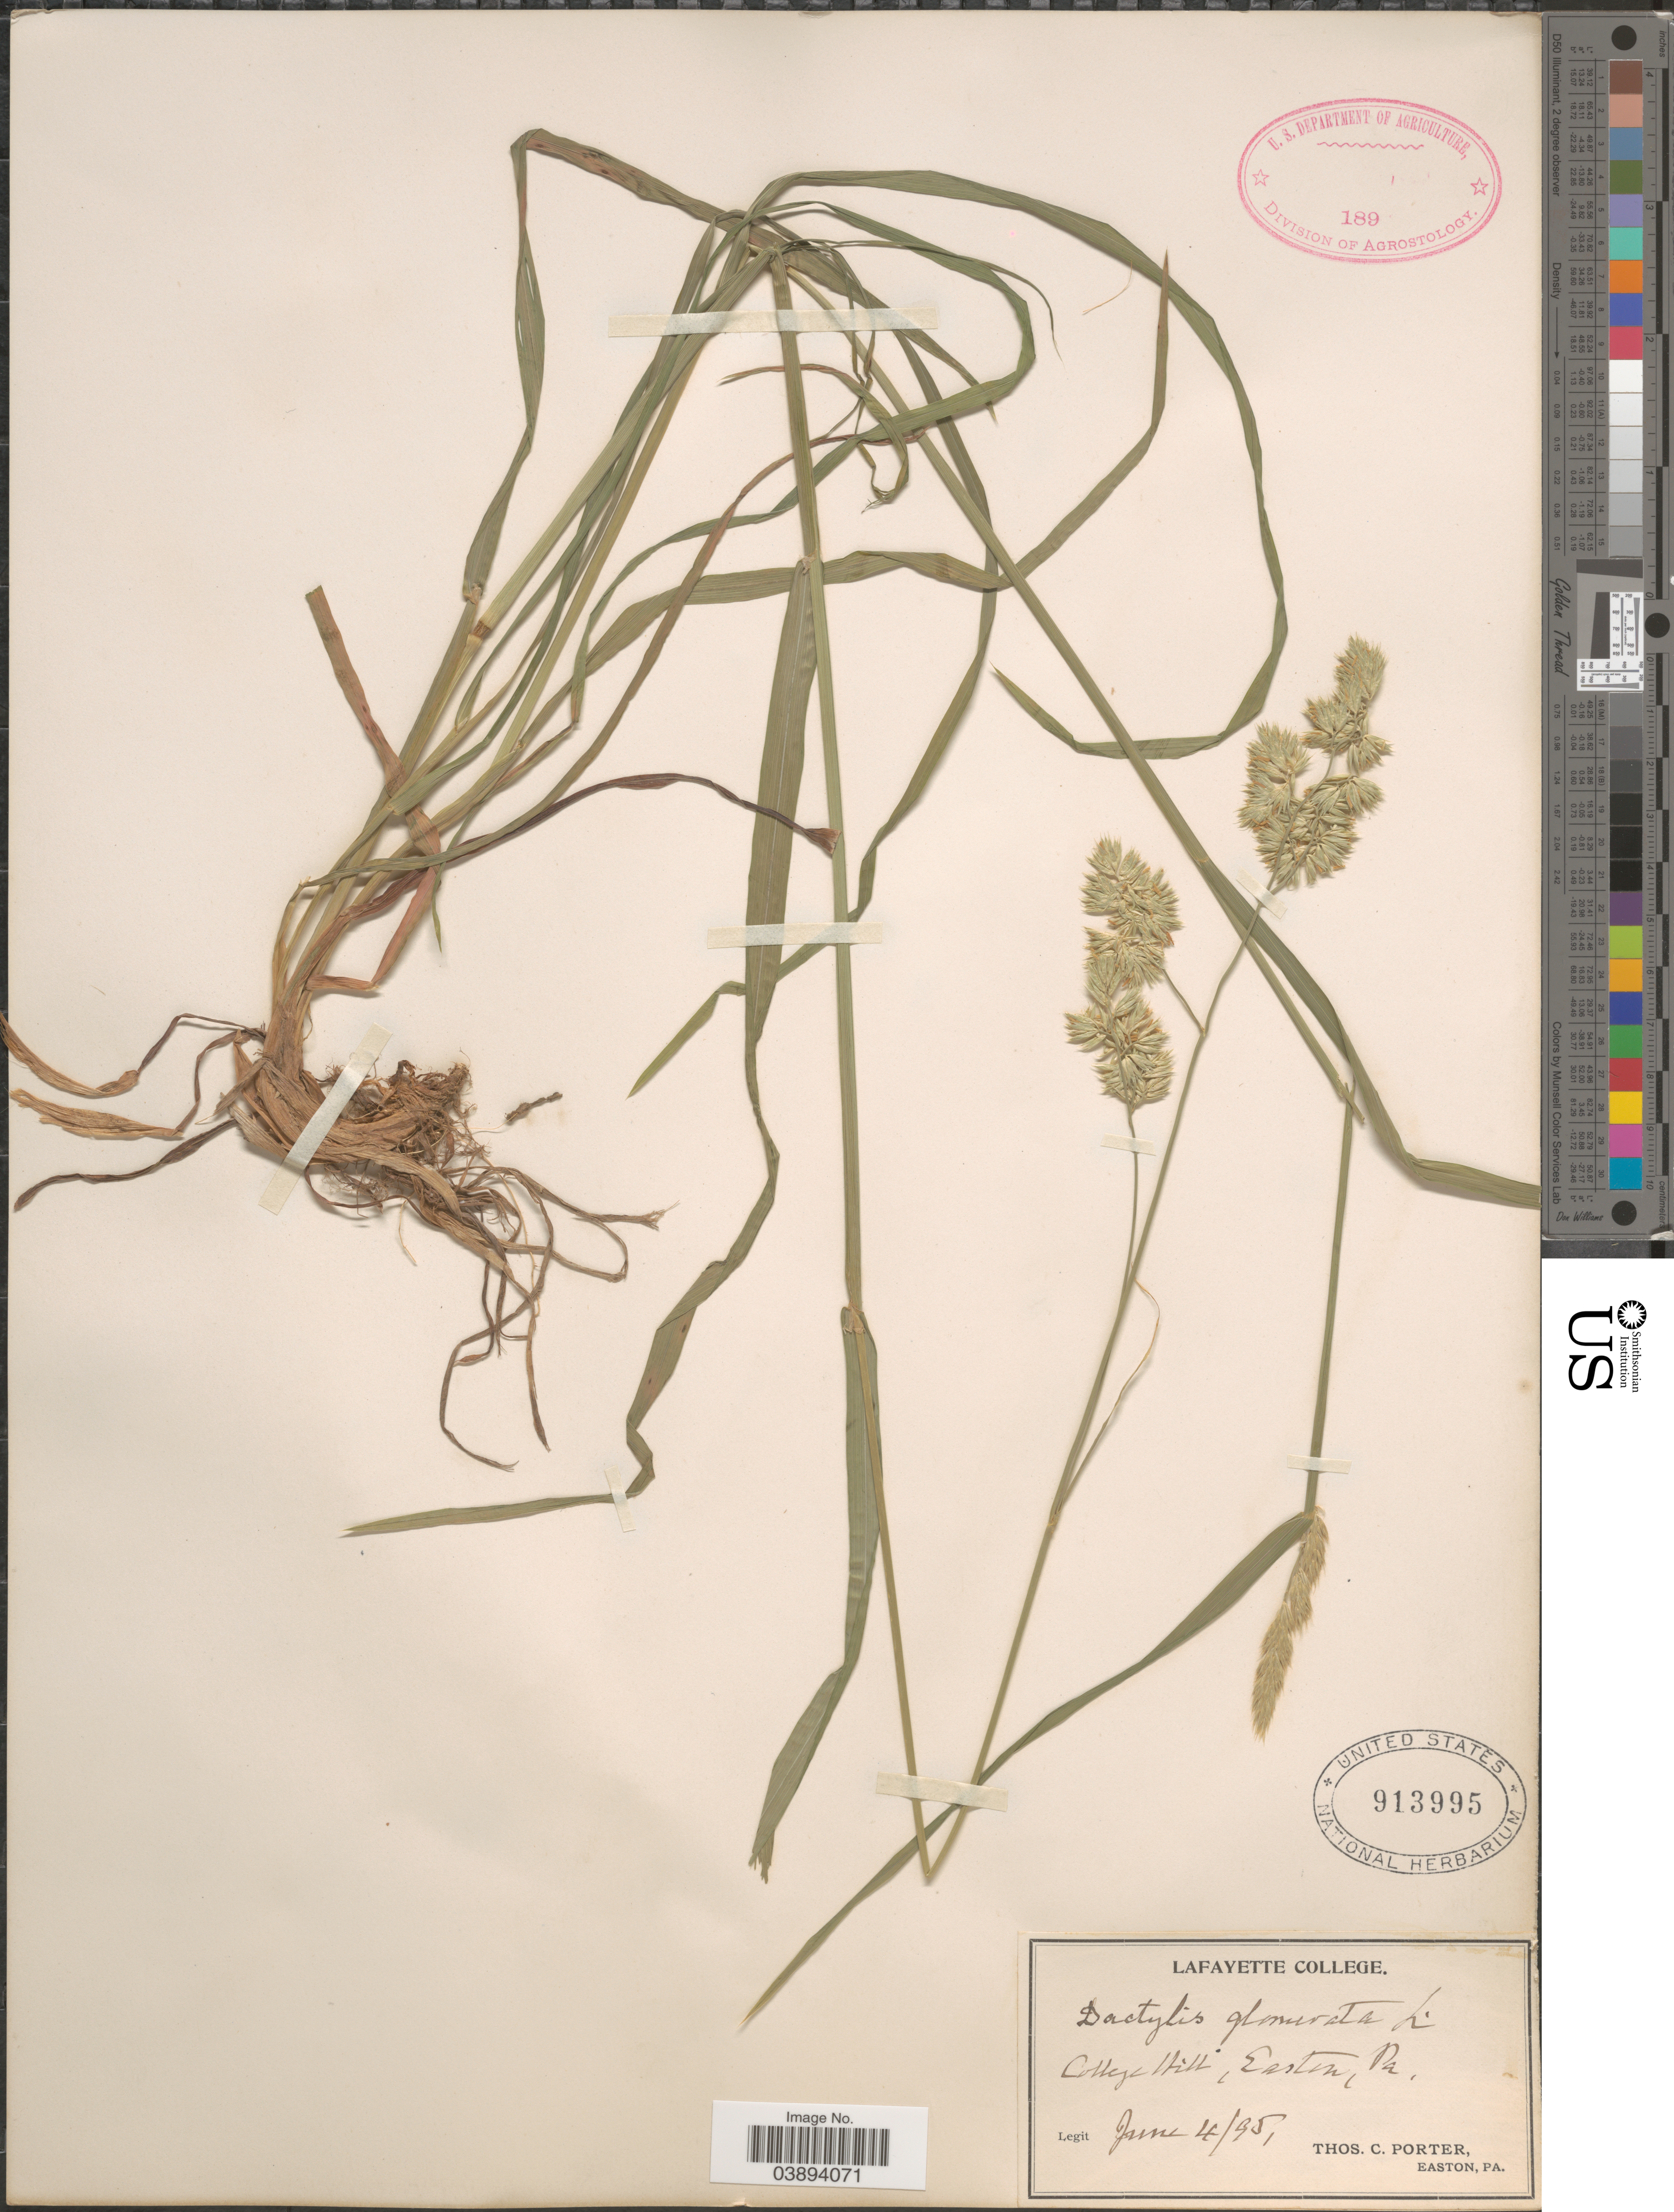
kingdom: Plantae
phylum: Tracheophyta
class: Liliopsida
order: Poales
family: Poaceae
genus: Dactylis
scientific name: Dactylis glomerata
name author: L.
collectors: T. Porter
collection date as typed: Transcribed d/m/y: 4/6/95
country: United States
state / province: Pennsylvania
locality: College Hill, Easton.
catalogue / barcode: US 913995